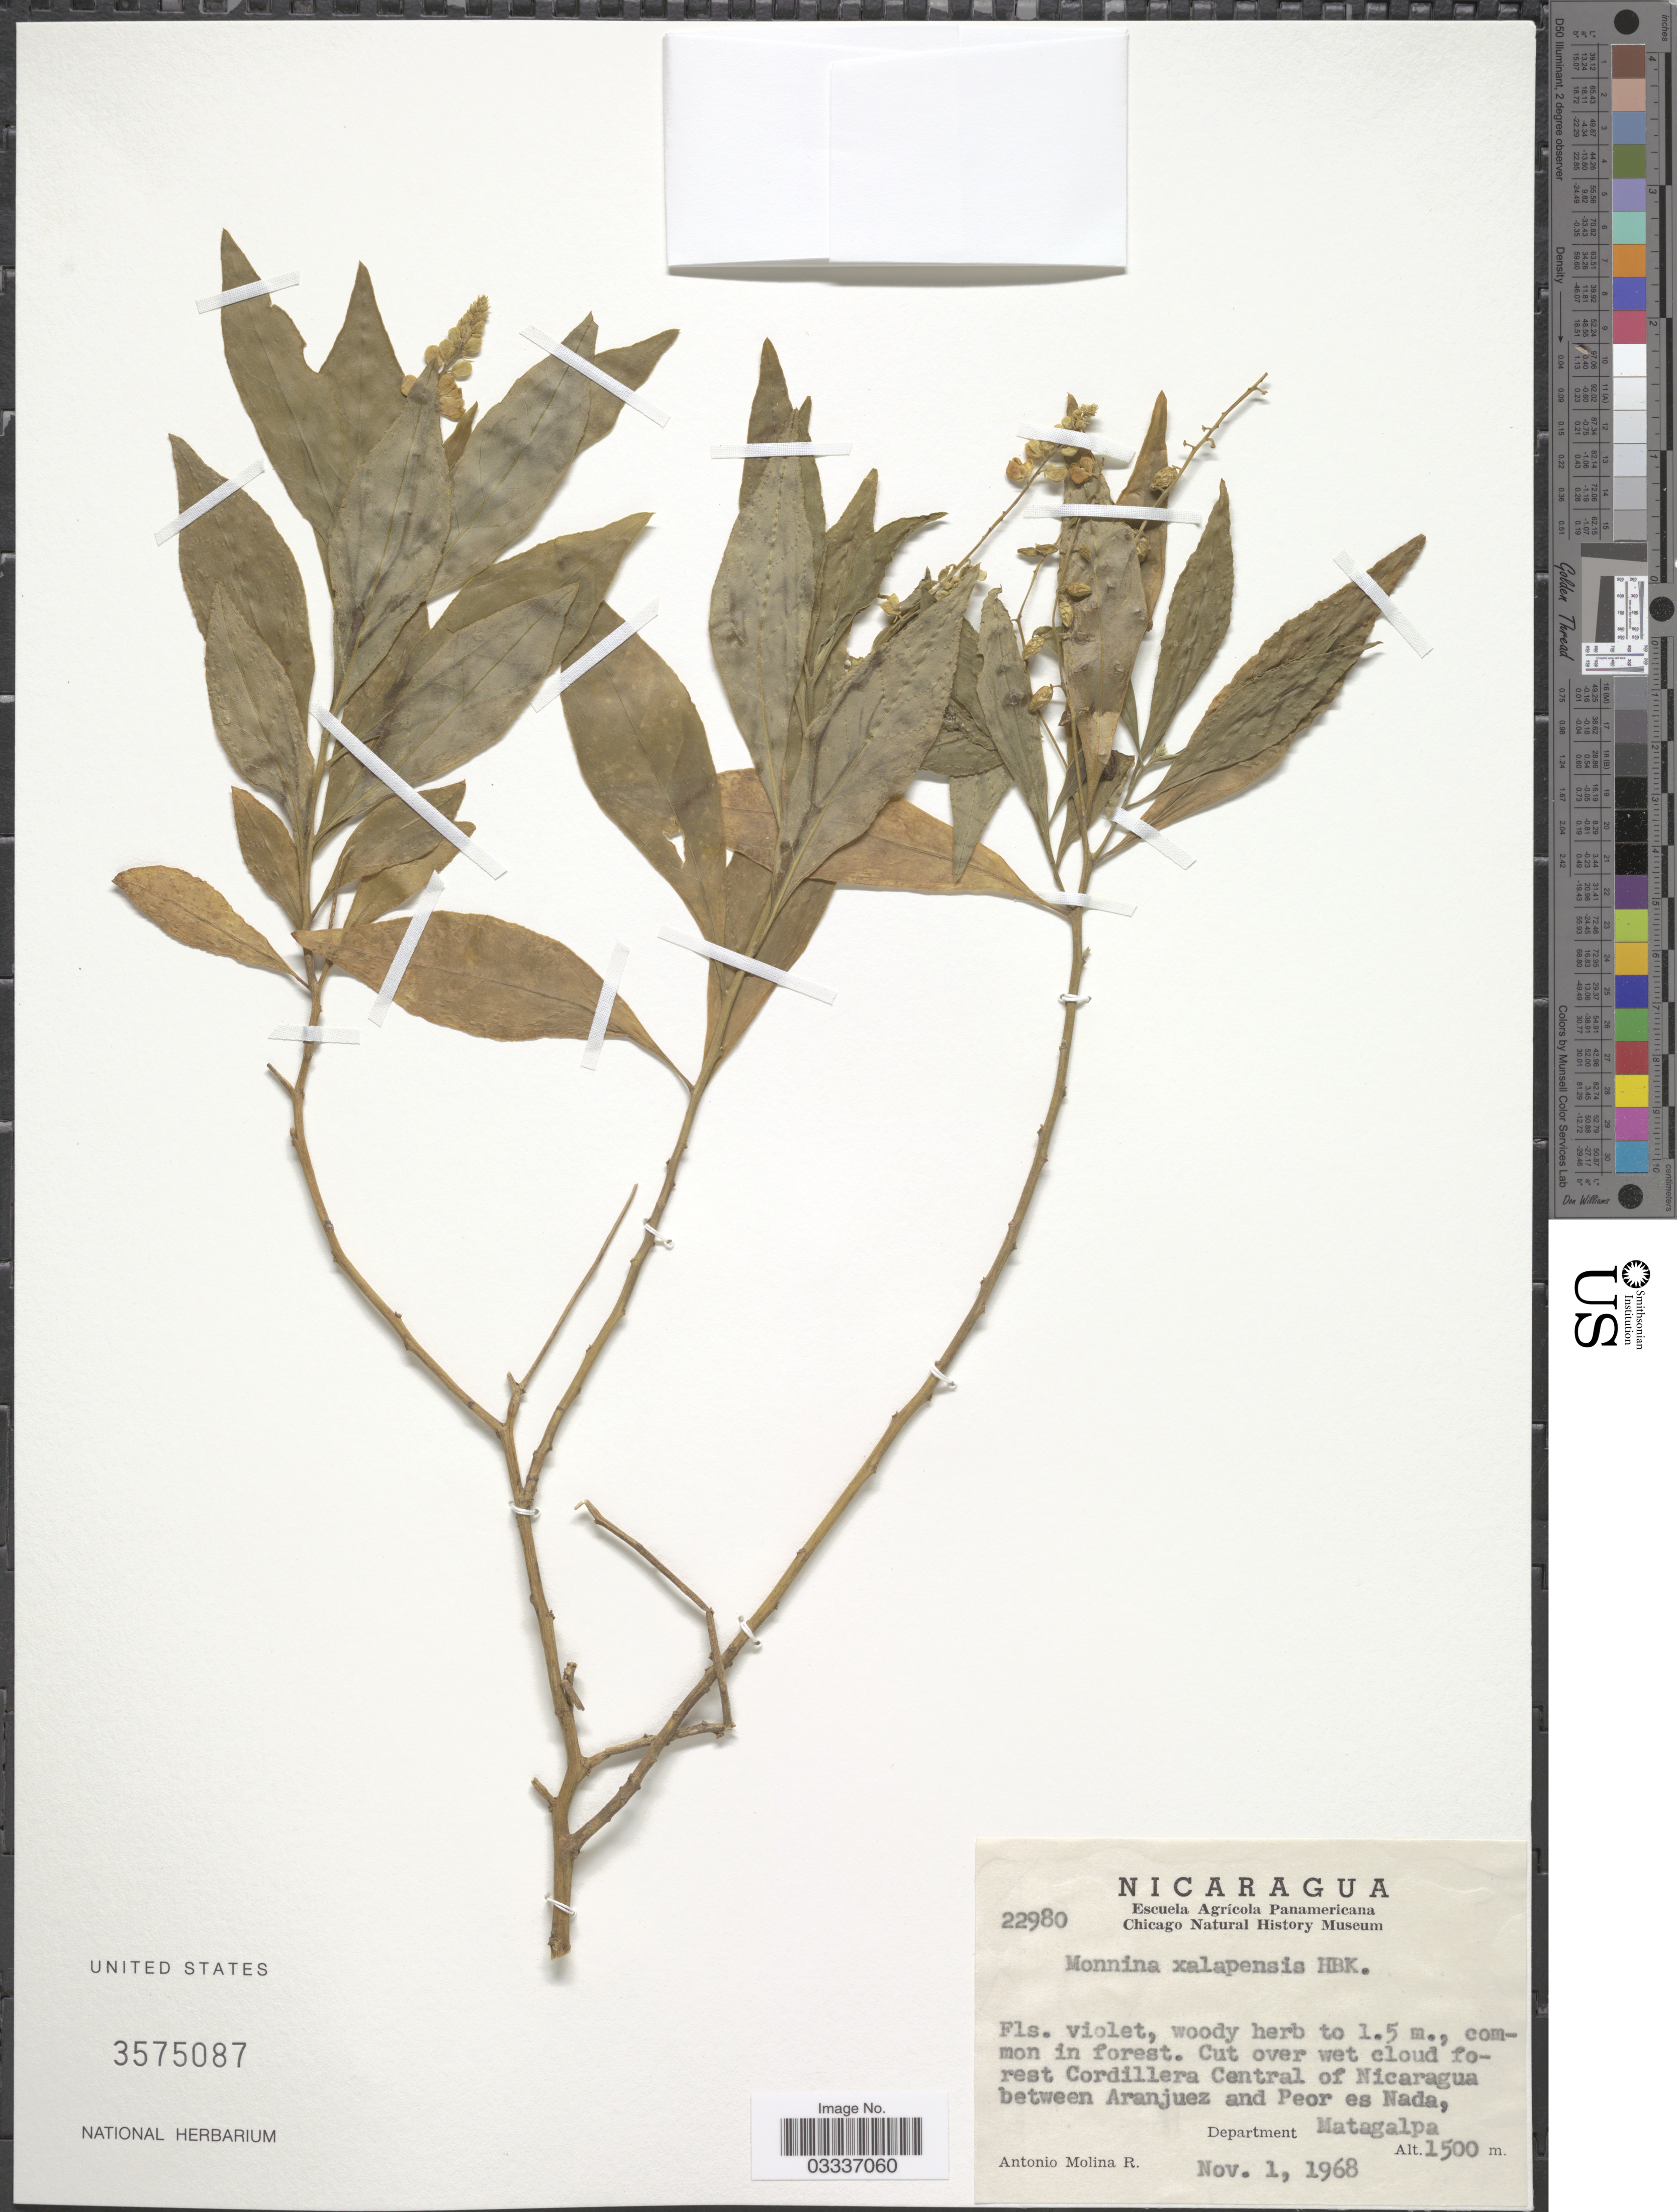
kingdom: Plantae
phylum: Tracheophyta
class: Magnoliopsida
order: Fabales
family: Polygalaceae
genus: Monnina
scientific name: Monnina xalapensis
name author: Kunth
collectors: A. Molina R.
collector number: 22980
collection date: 1968-11-01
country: Nicaragua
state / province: Matagalpa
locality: Cut over wet cloud forest Cordillera Central of Nicaragua between Aranjuez and Peor es Nada, Department Matagalpa.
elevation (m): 1500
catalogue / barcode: US 3575087